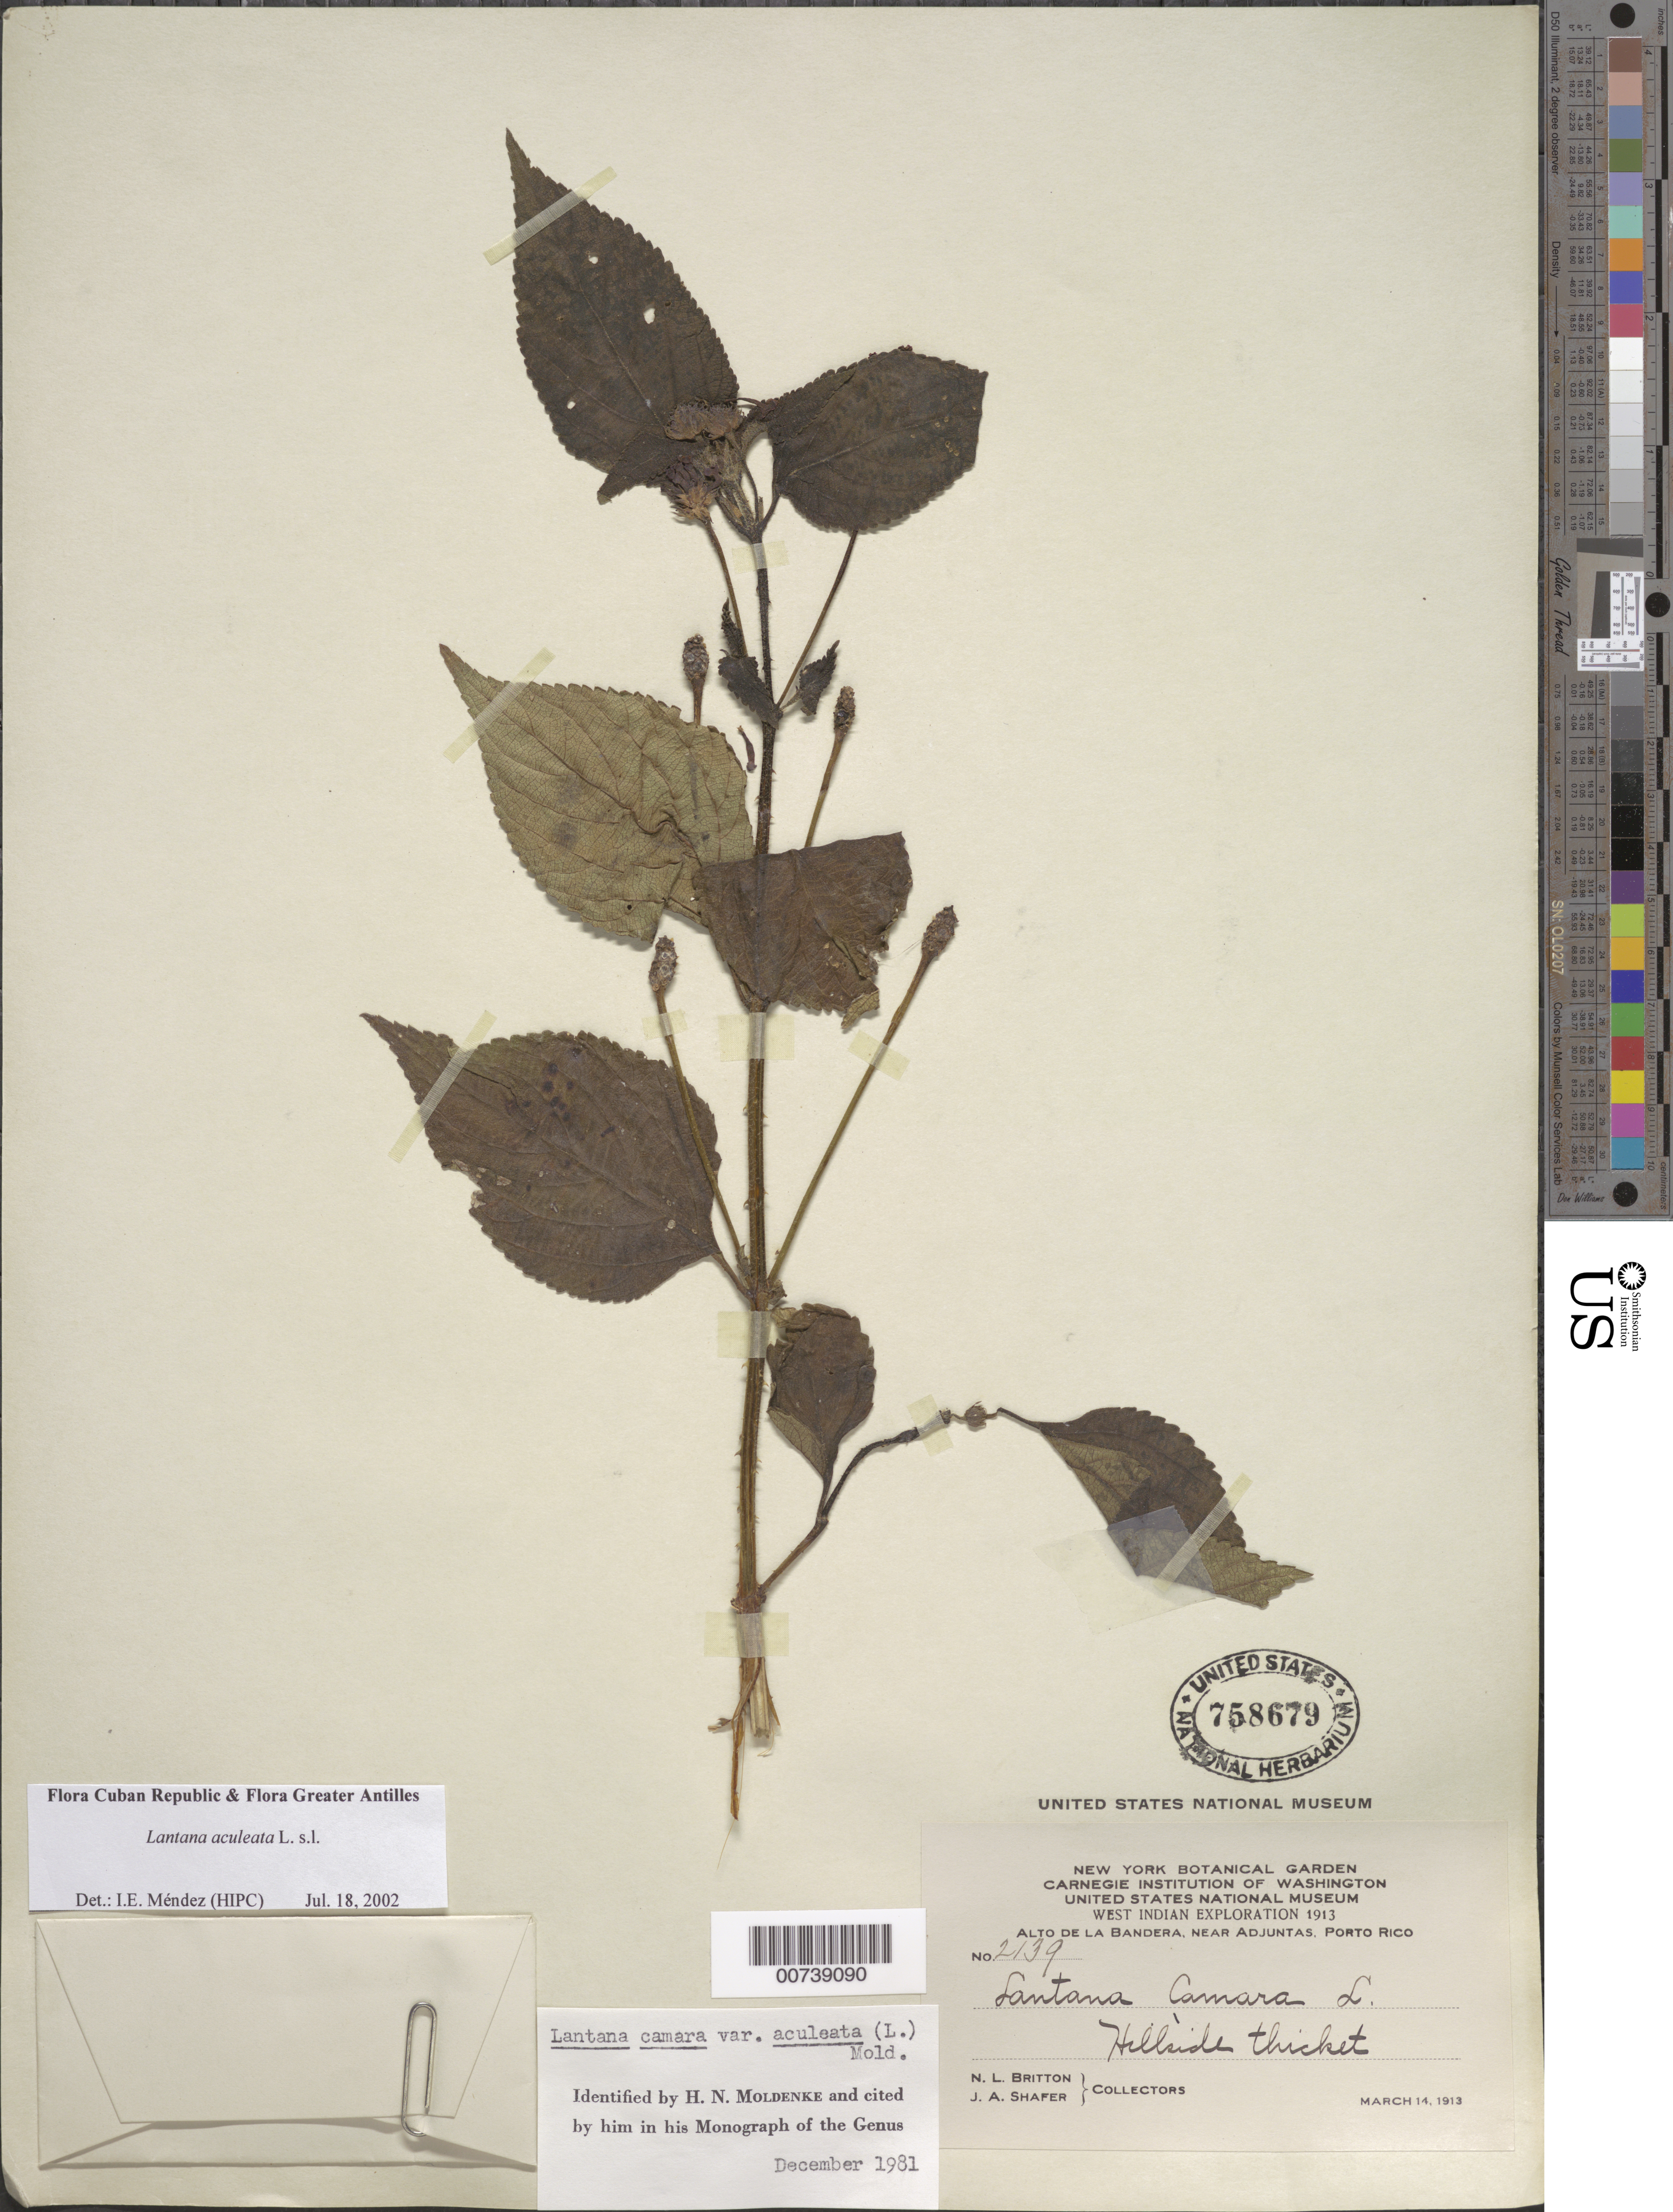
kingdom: Plantae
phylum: Tracheophyta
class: Magnoliopsida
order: Lamiales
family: Verbenaceae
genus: Lantana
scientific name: Lantana x aculeata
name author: L.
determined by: Méndez, Isidro E., (HIPC)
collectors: N. Britton & J. A. Shafer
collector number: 2139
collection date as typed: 14 Mar 1913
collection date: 1913-03-14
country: Puerto Rico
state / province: Adjuntas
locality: Alto de la Bandera, near Adjuntas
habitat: Hillside thicket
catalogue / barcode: US 758679